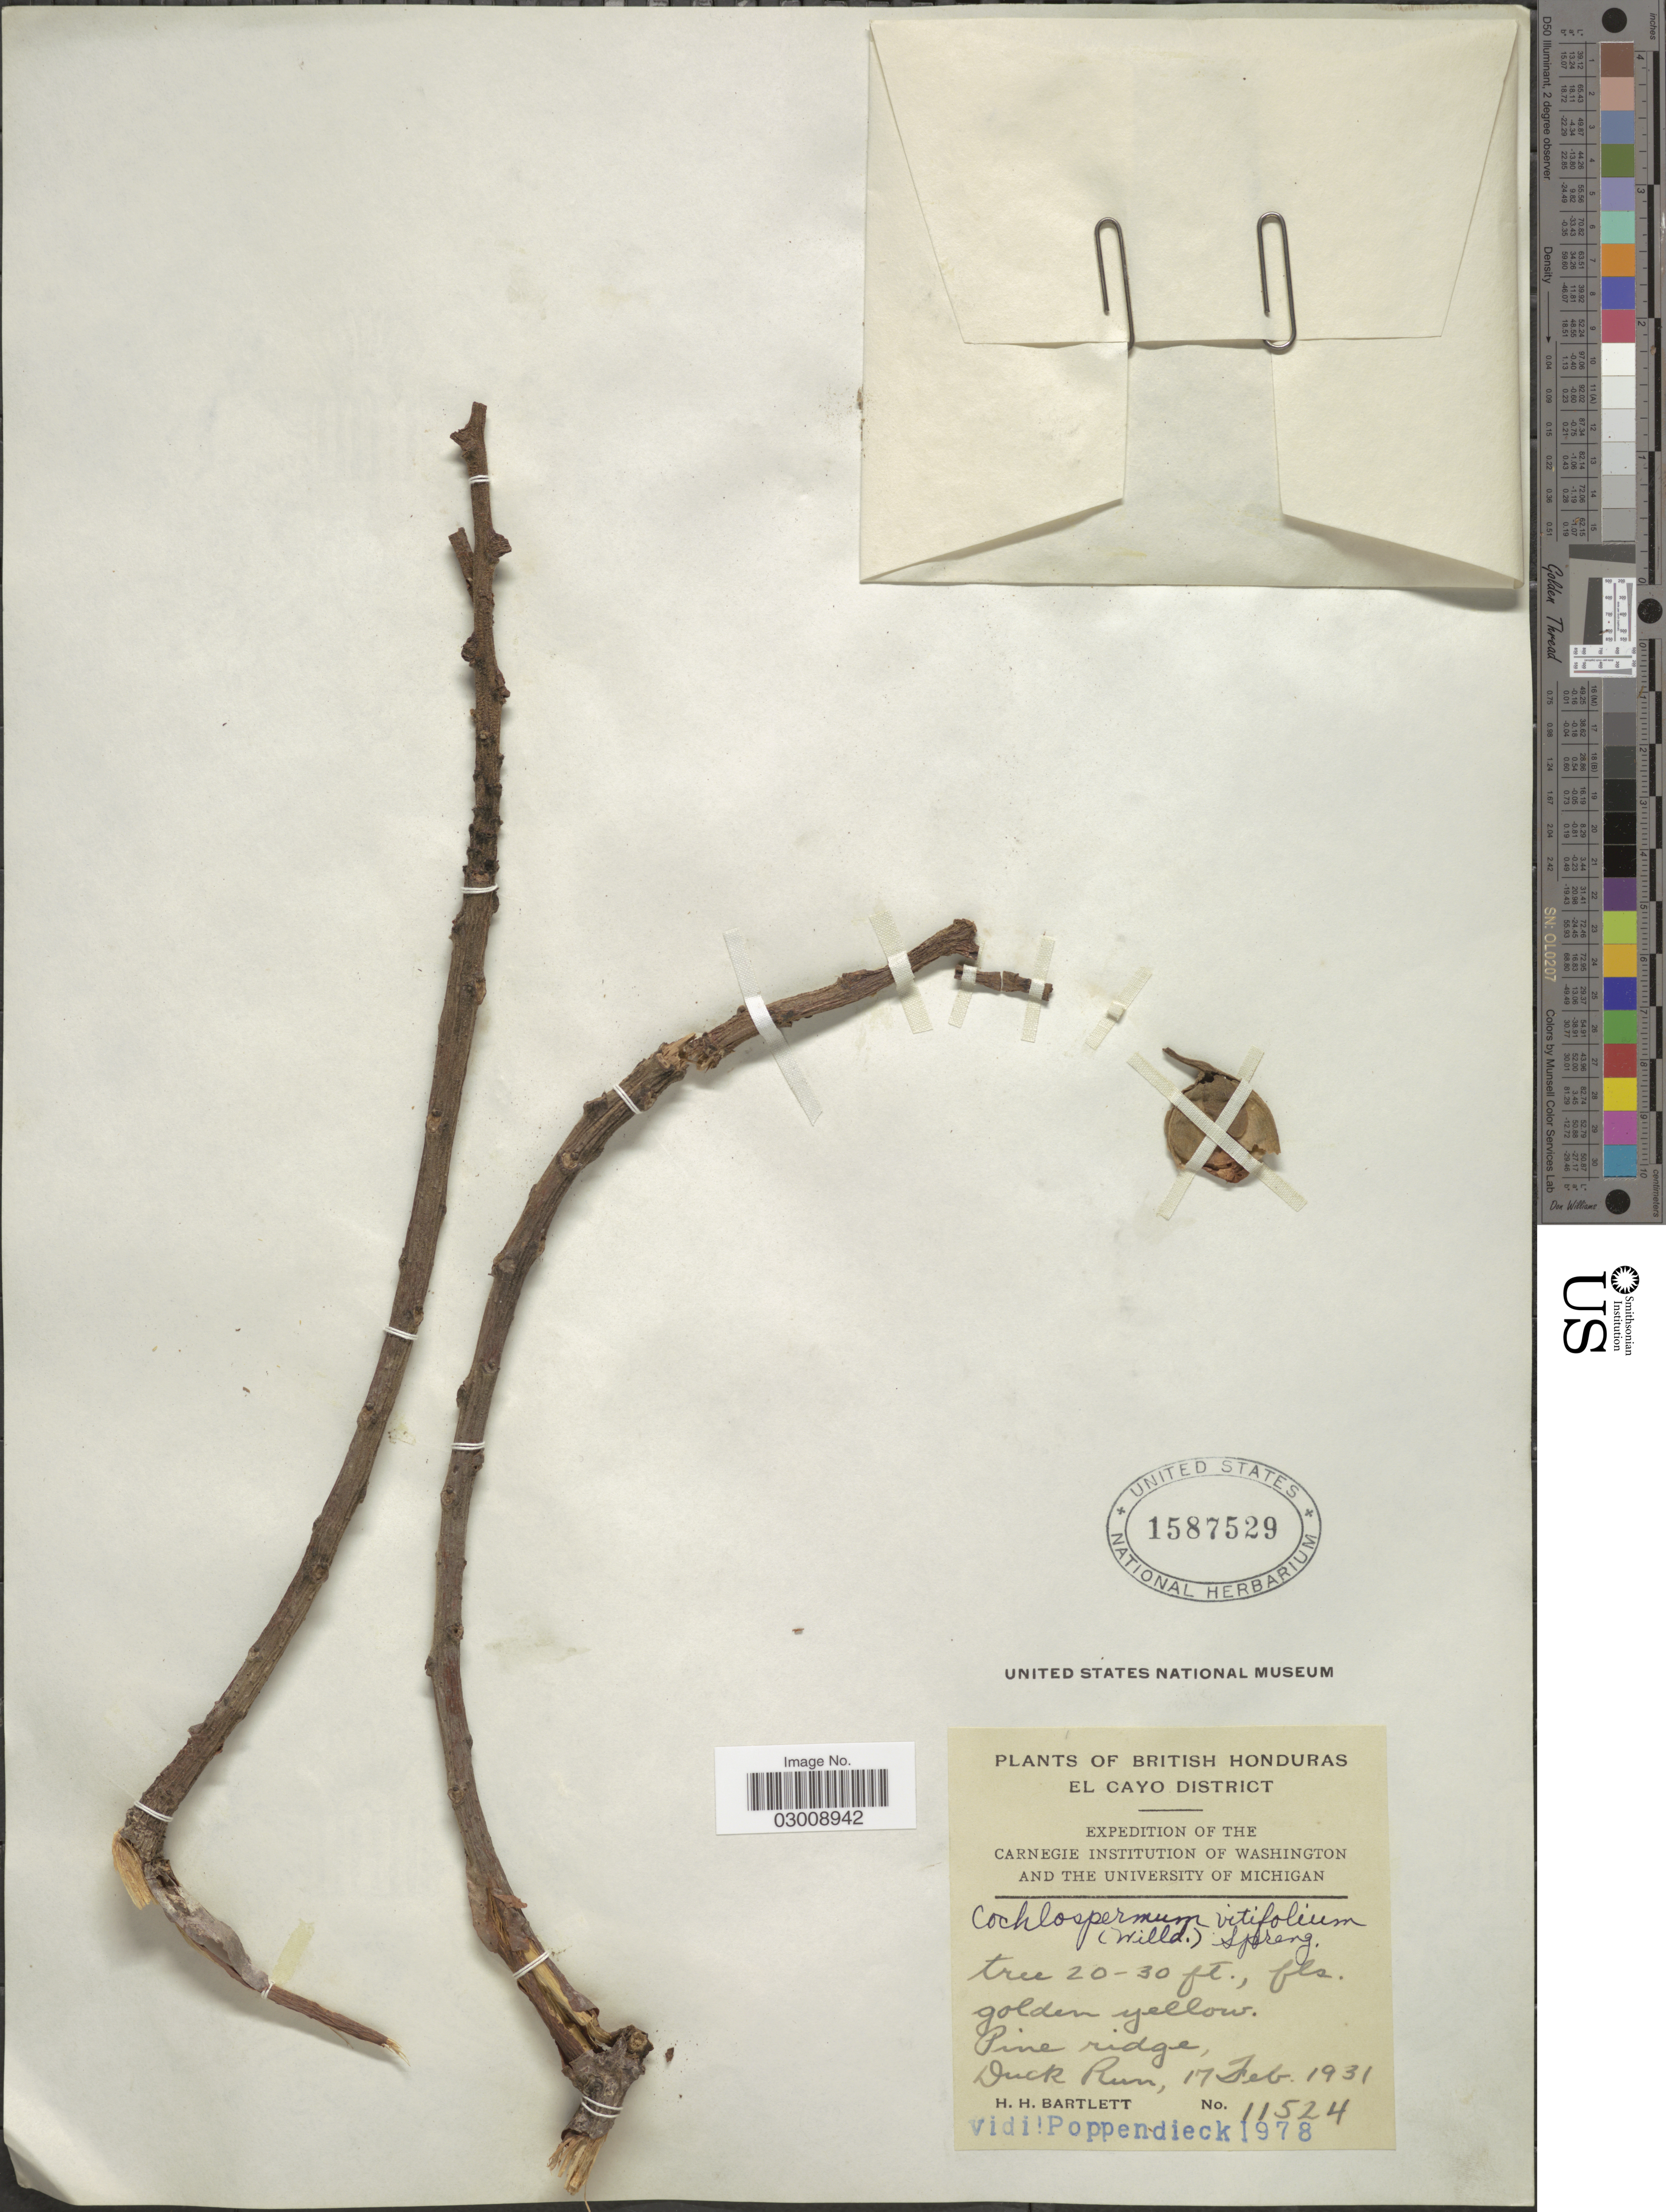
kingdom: Plantae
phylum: Tracheophyta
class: Magnoliopsida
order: Malvales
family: Cochlospermaceae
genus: Cochlospermum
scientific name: Cochlospermum vitifolium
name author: (Willd.) Spreng.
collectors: H. H. Bartlett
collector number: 11524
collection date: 1931-02-17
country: Belize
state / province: Cayo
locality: British Honduras. El Cayo District. Pine ridge, Duck Run.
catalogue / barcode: US 1587529